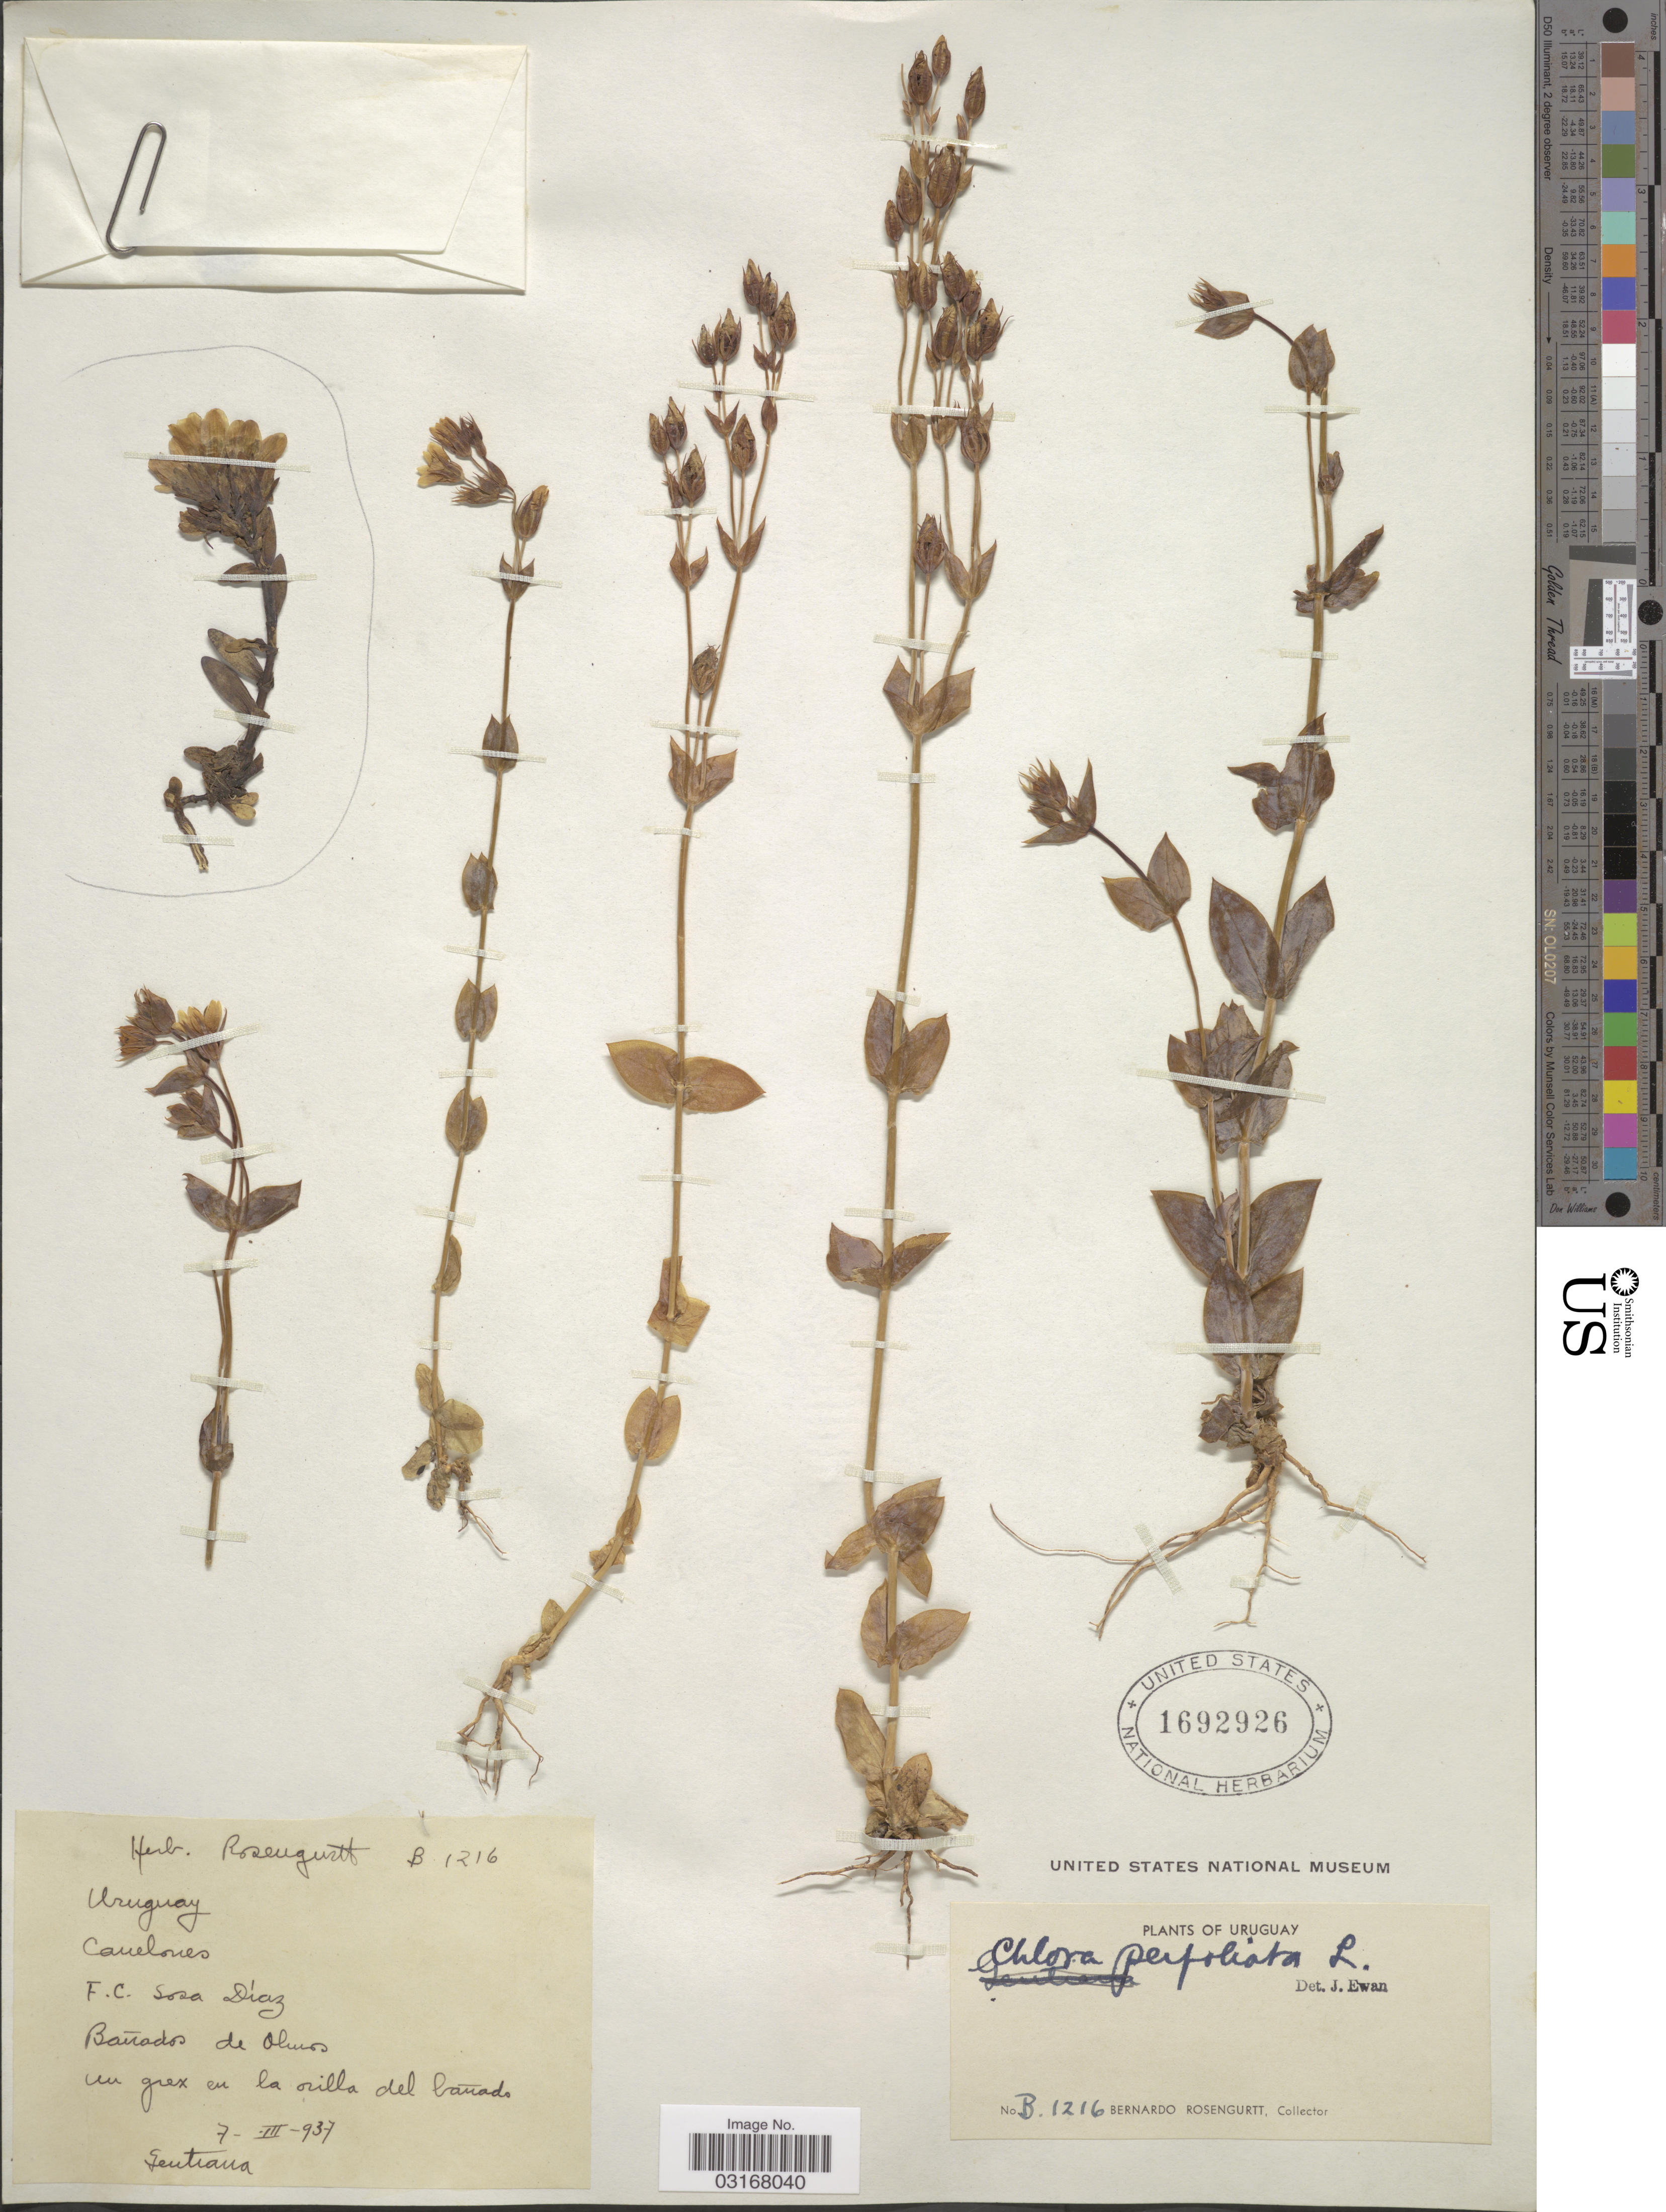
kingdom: Plantae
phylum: Tracheophyta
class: Magnoliopsida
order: Gentianales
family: Gentianaceae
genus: Chlora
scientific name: Chlora perfoliata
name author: (L.) L.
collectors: B. Rosengurtt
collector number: B1216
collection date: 1937-03-07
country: Uruguay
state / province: Canelones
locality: F.C. Sosa Díaz. Bañados de Olmos, un grex en la orilla del bañado.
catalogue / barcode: US 1692926